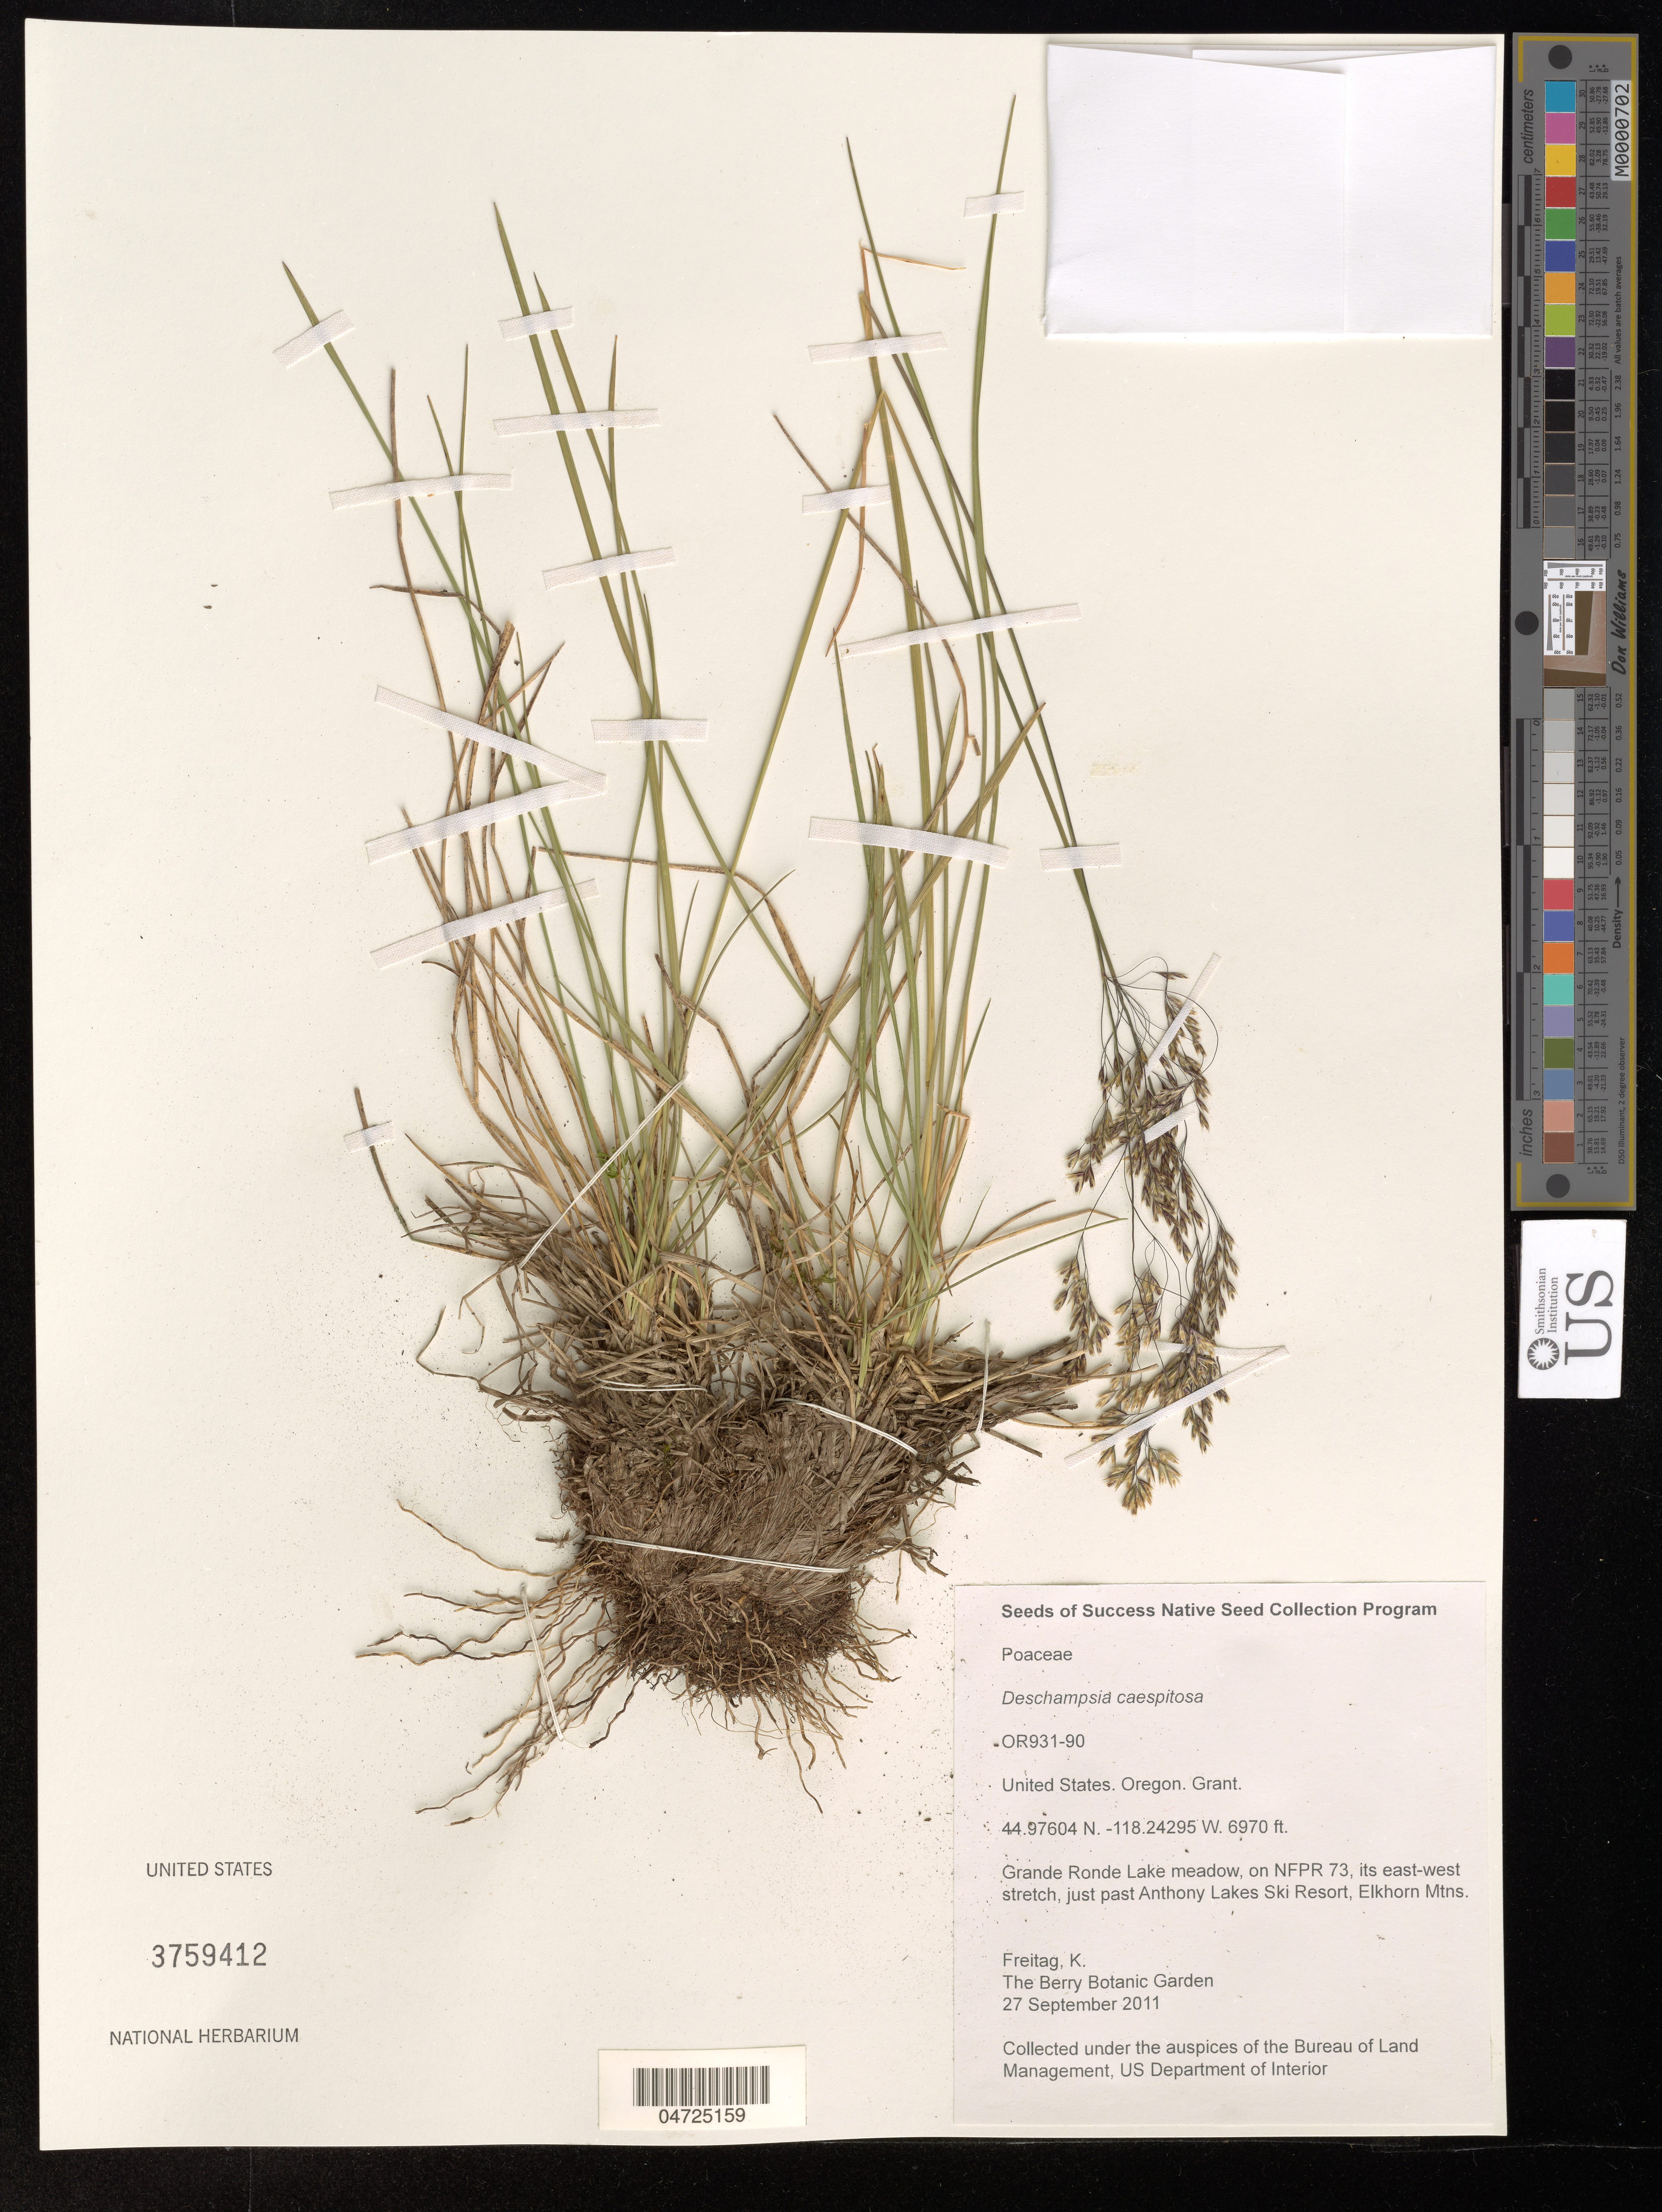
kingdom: Plantae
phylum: Tracheophyta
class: Liliopsida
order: Poales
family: Poaceae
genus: Deschampsia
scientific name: Deschampsia caespitosa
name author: (L.) P. Beauv.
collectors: K. Freitag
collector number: OR931-90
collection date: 2011-09-27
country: United States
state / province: Oregon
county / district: Grant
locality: Grant. Grande Ronde Lake meadow, on NFPR 73, its east-west stretch, just past Anthony Lakes Ski Resort, Elkhorn Mtns.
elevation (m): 2124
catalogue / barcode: US 3759412